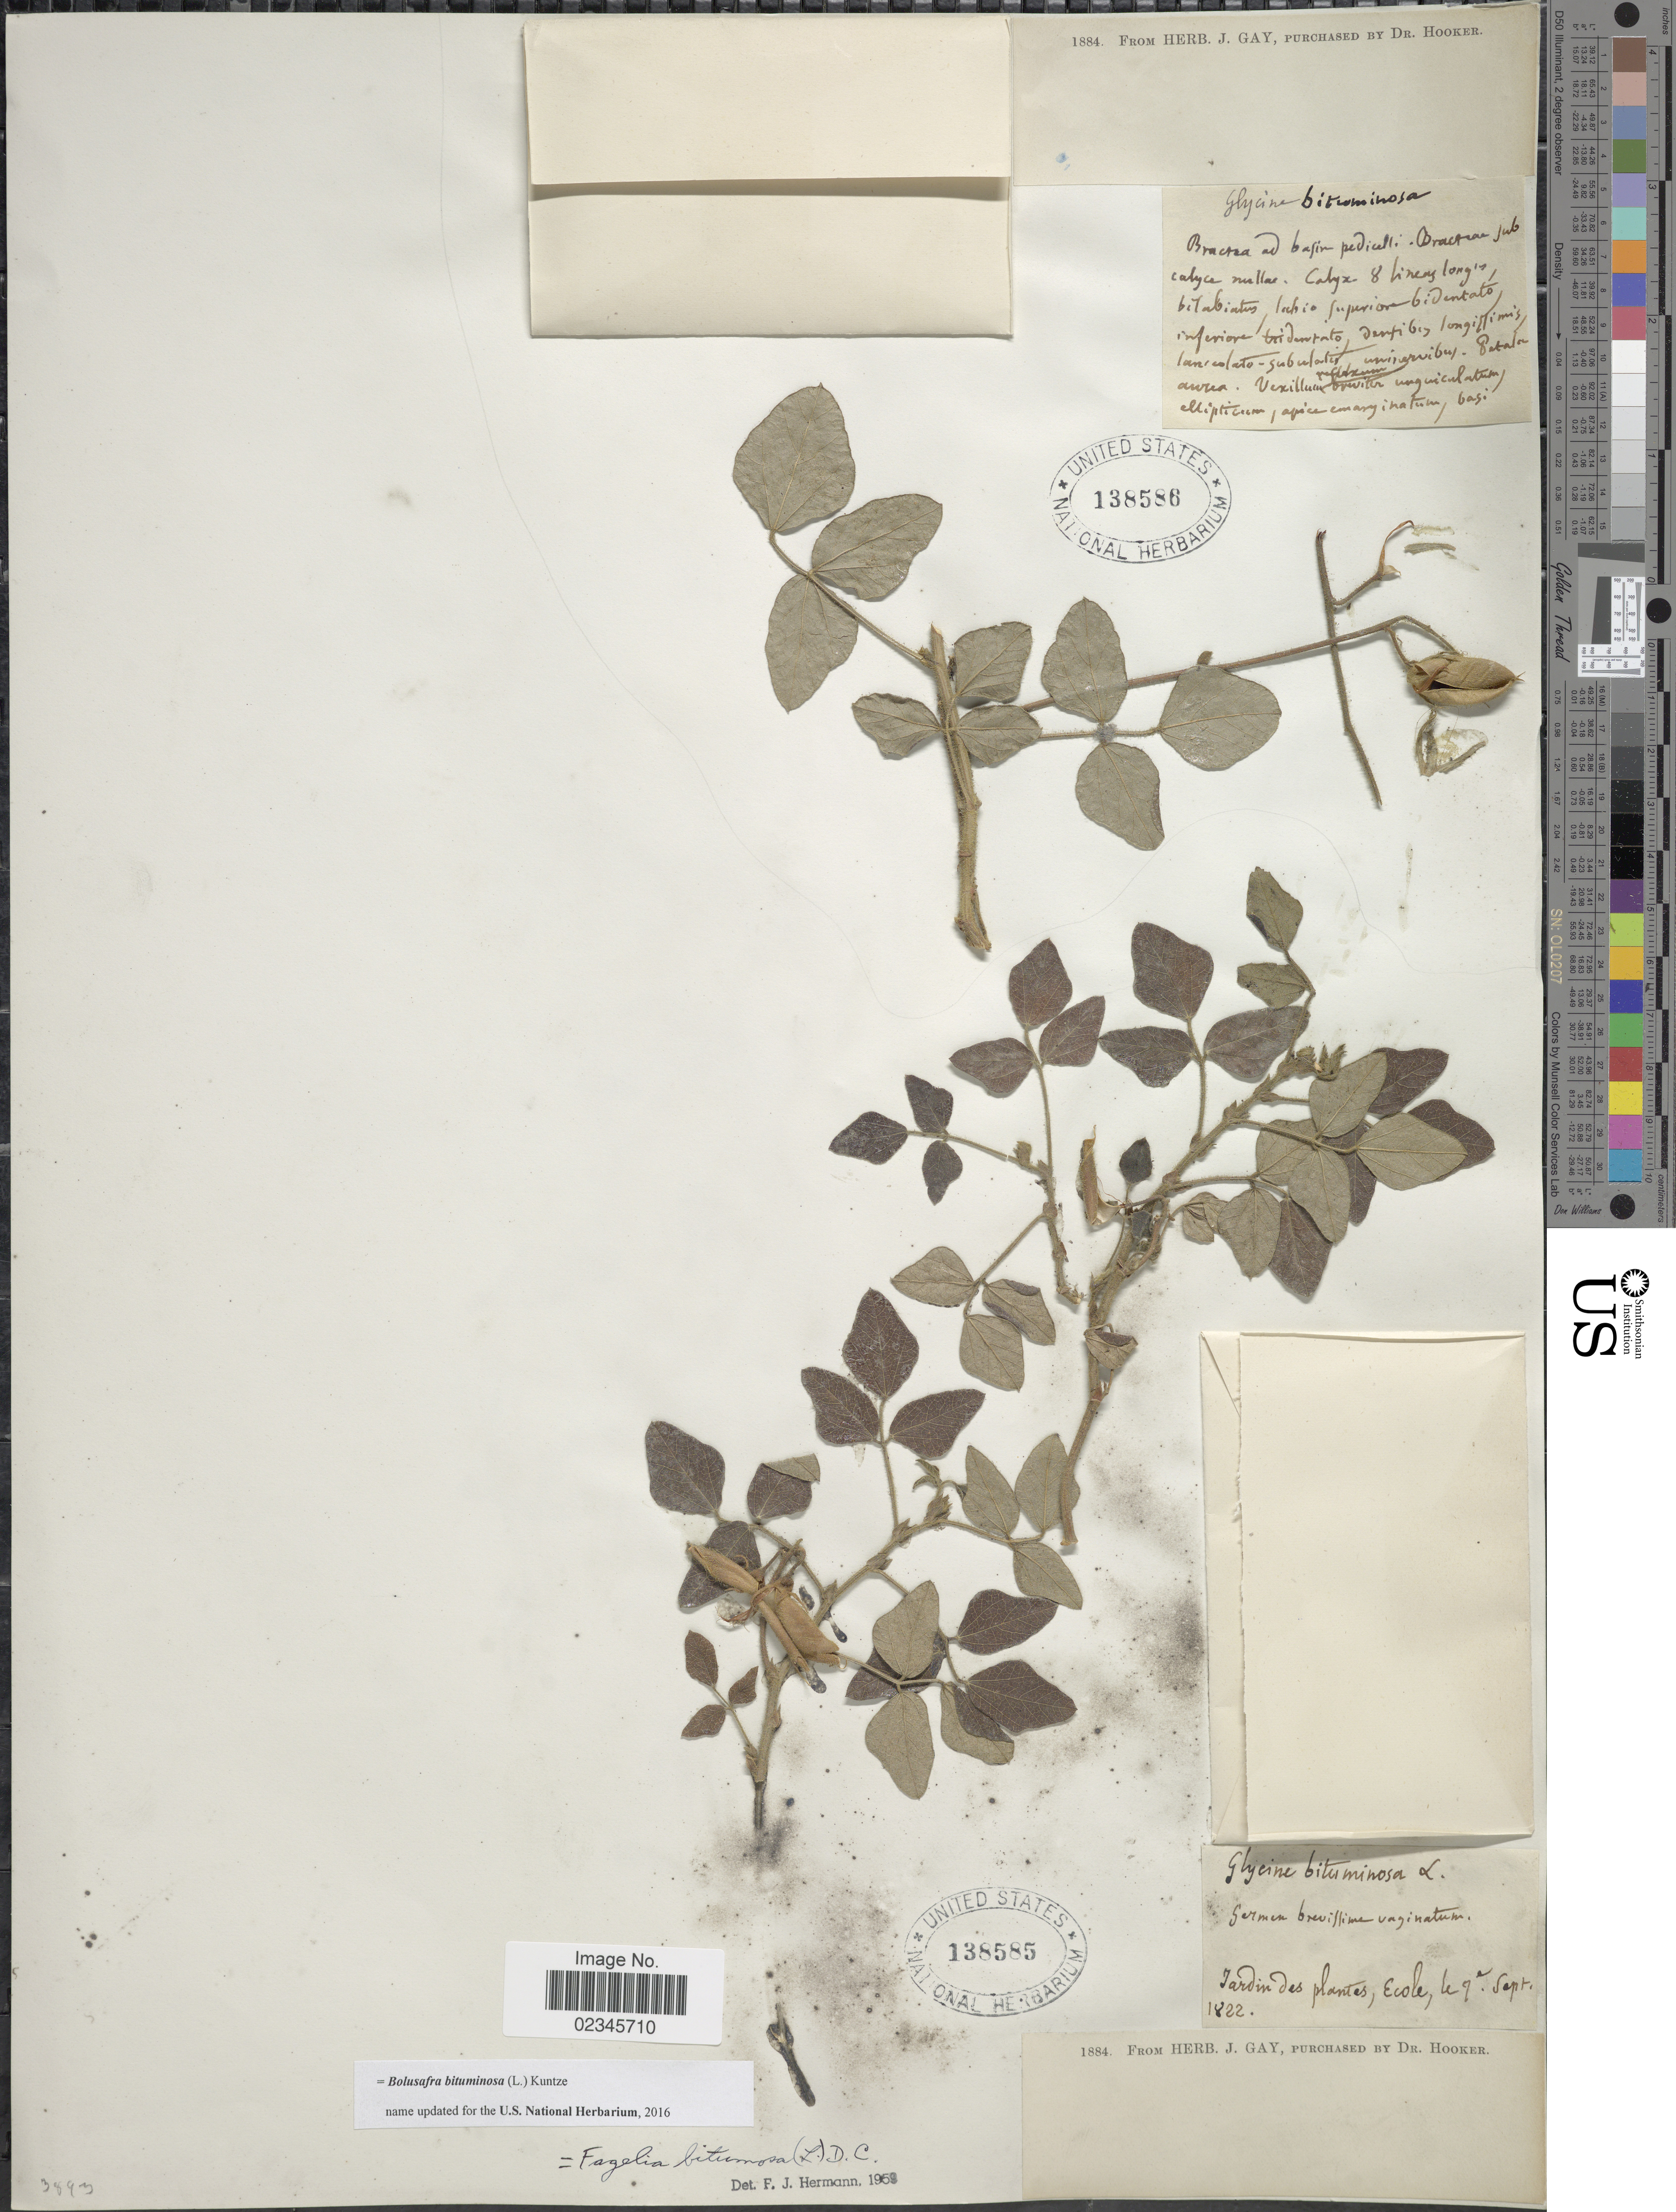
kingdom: Plantae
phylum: Tracheophyta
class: Magnoliopsida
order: Fabales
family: Fabaceae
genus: Bolusafra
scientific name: Bolusafra bituminosa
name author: (L.) Kuntze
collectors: ex herb. J. Gay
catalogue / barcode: US 138586-2